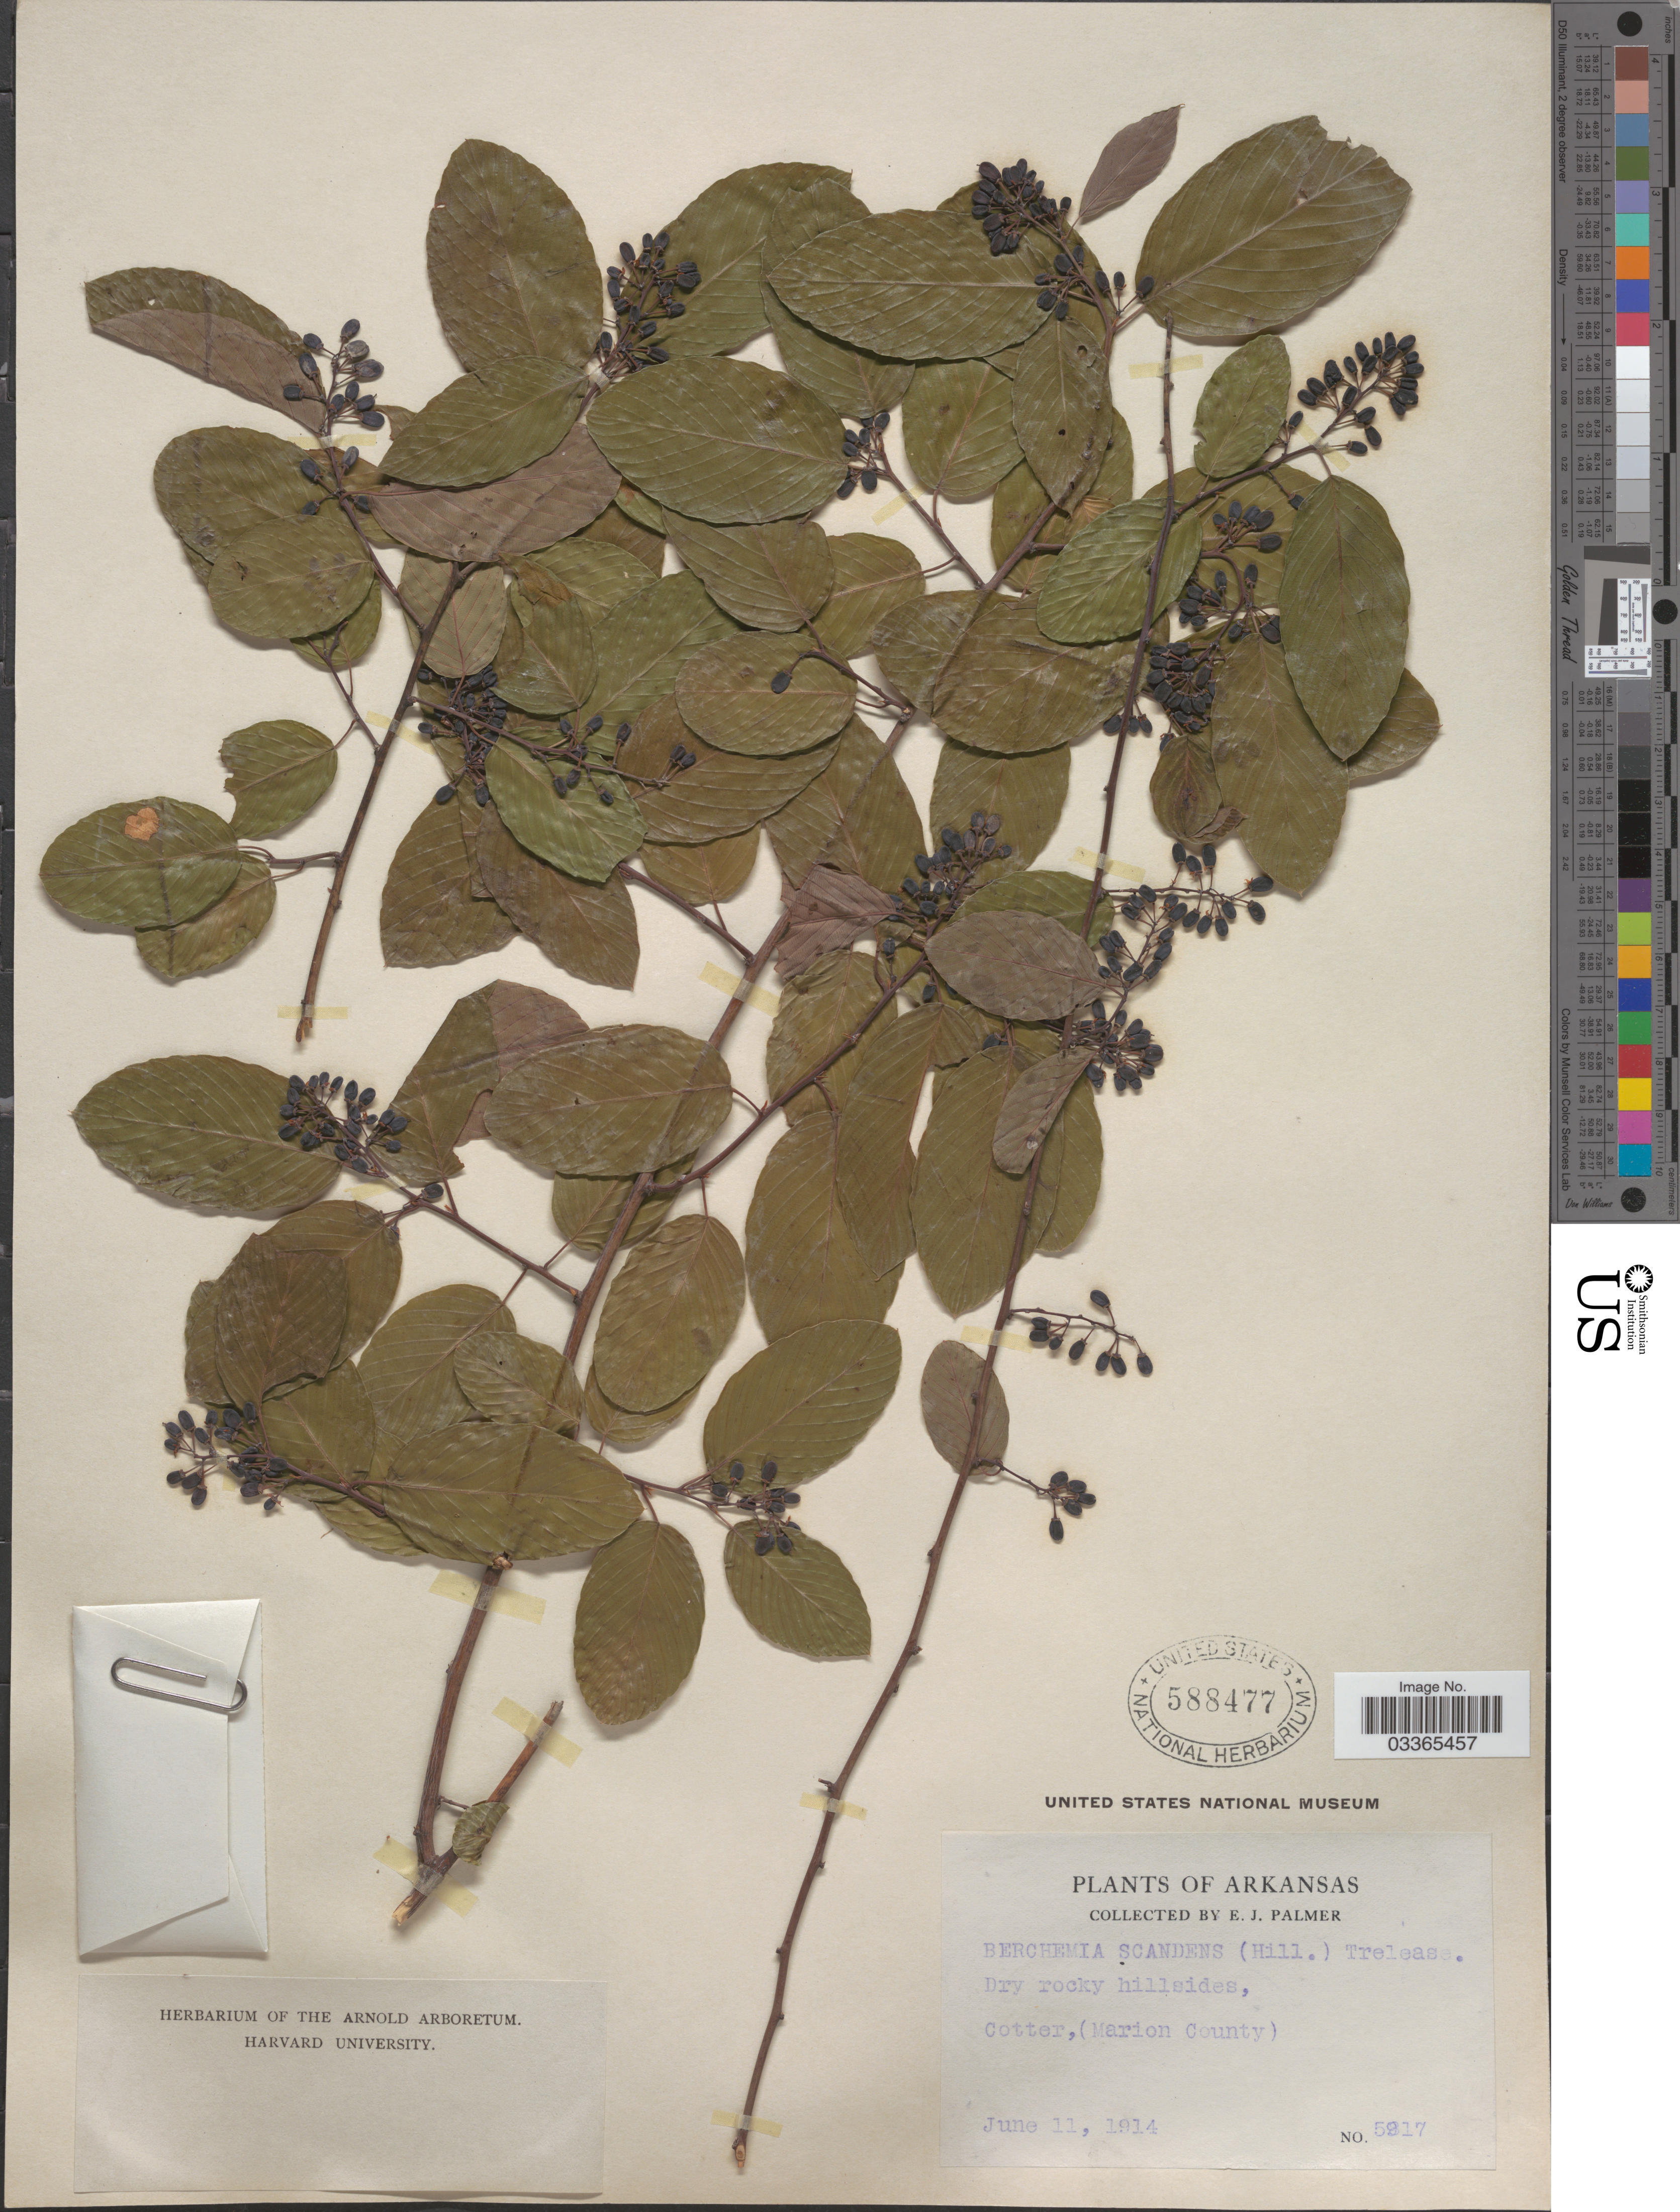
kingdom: Plantae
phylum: Tracheophyta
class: Magnoliopsida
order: Rosales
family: Rhamnaceae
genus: Berchemia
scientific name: Berchemia scandens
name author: (Hill) K. Koch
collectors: E. J. Palmer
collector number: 5817*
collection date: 1914-06-11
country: United States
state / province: Arkansas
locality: Cotter, (Marion County).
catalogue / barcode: US 588477